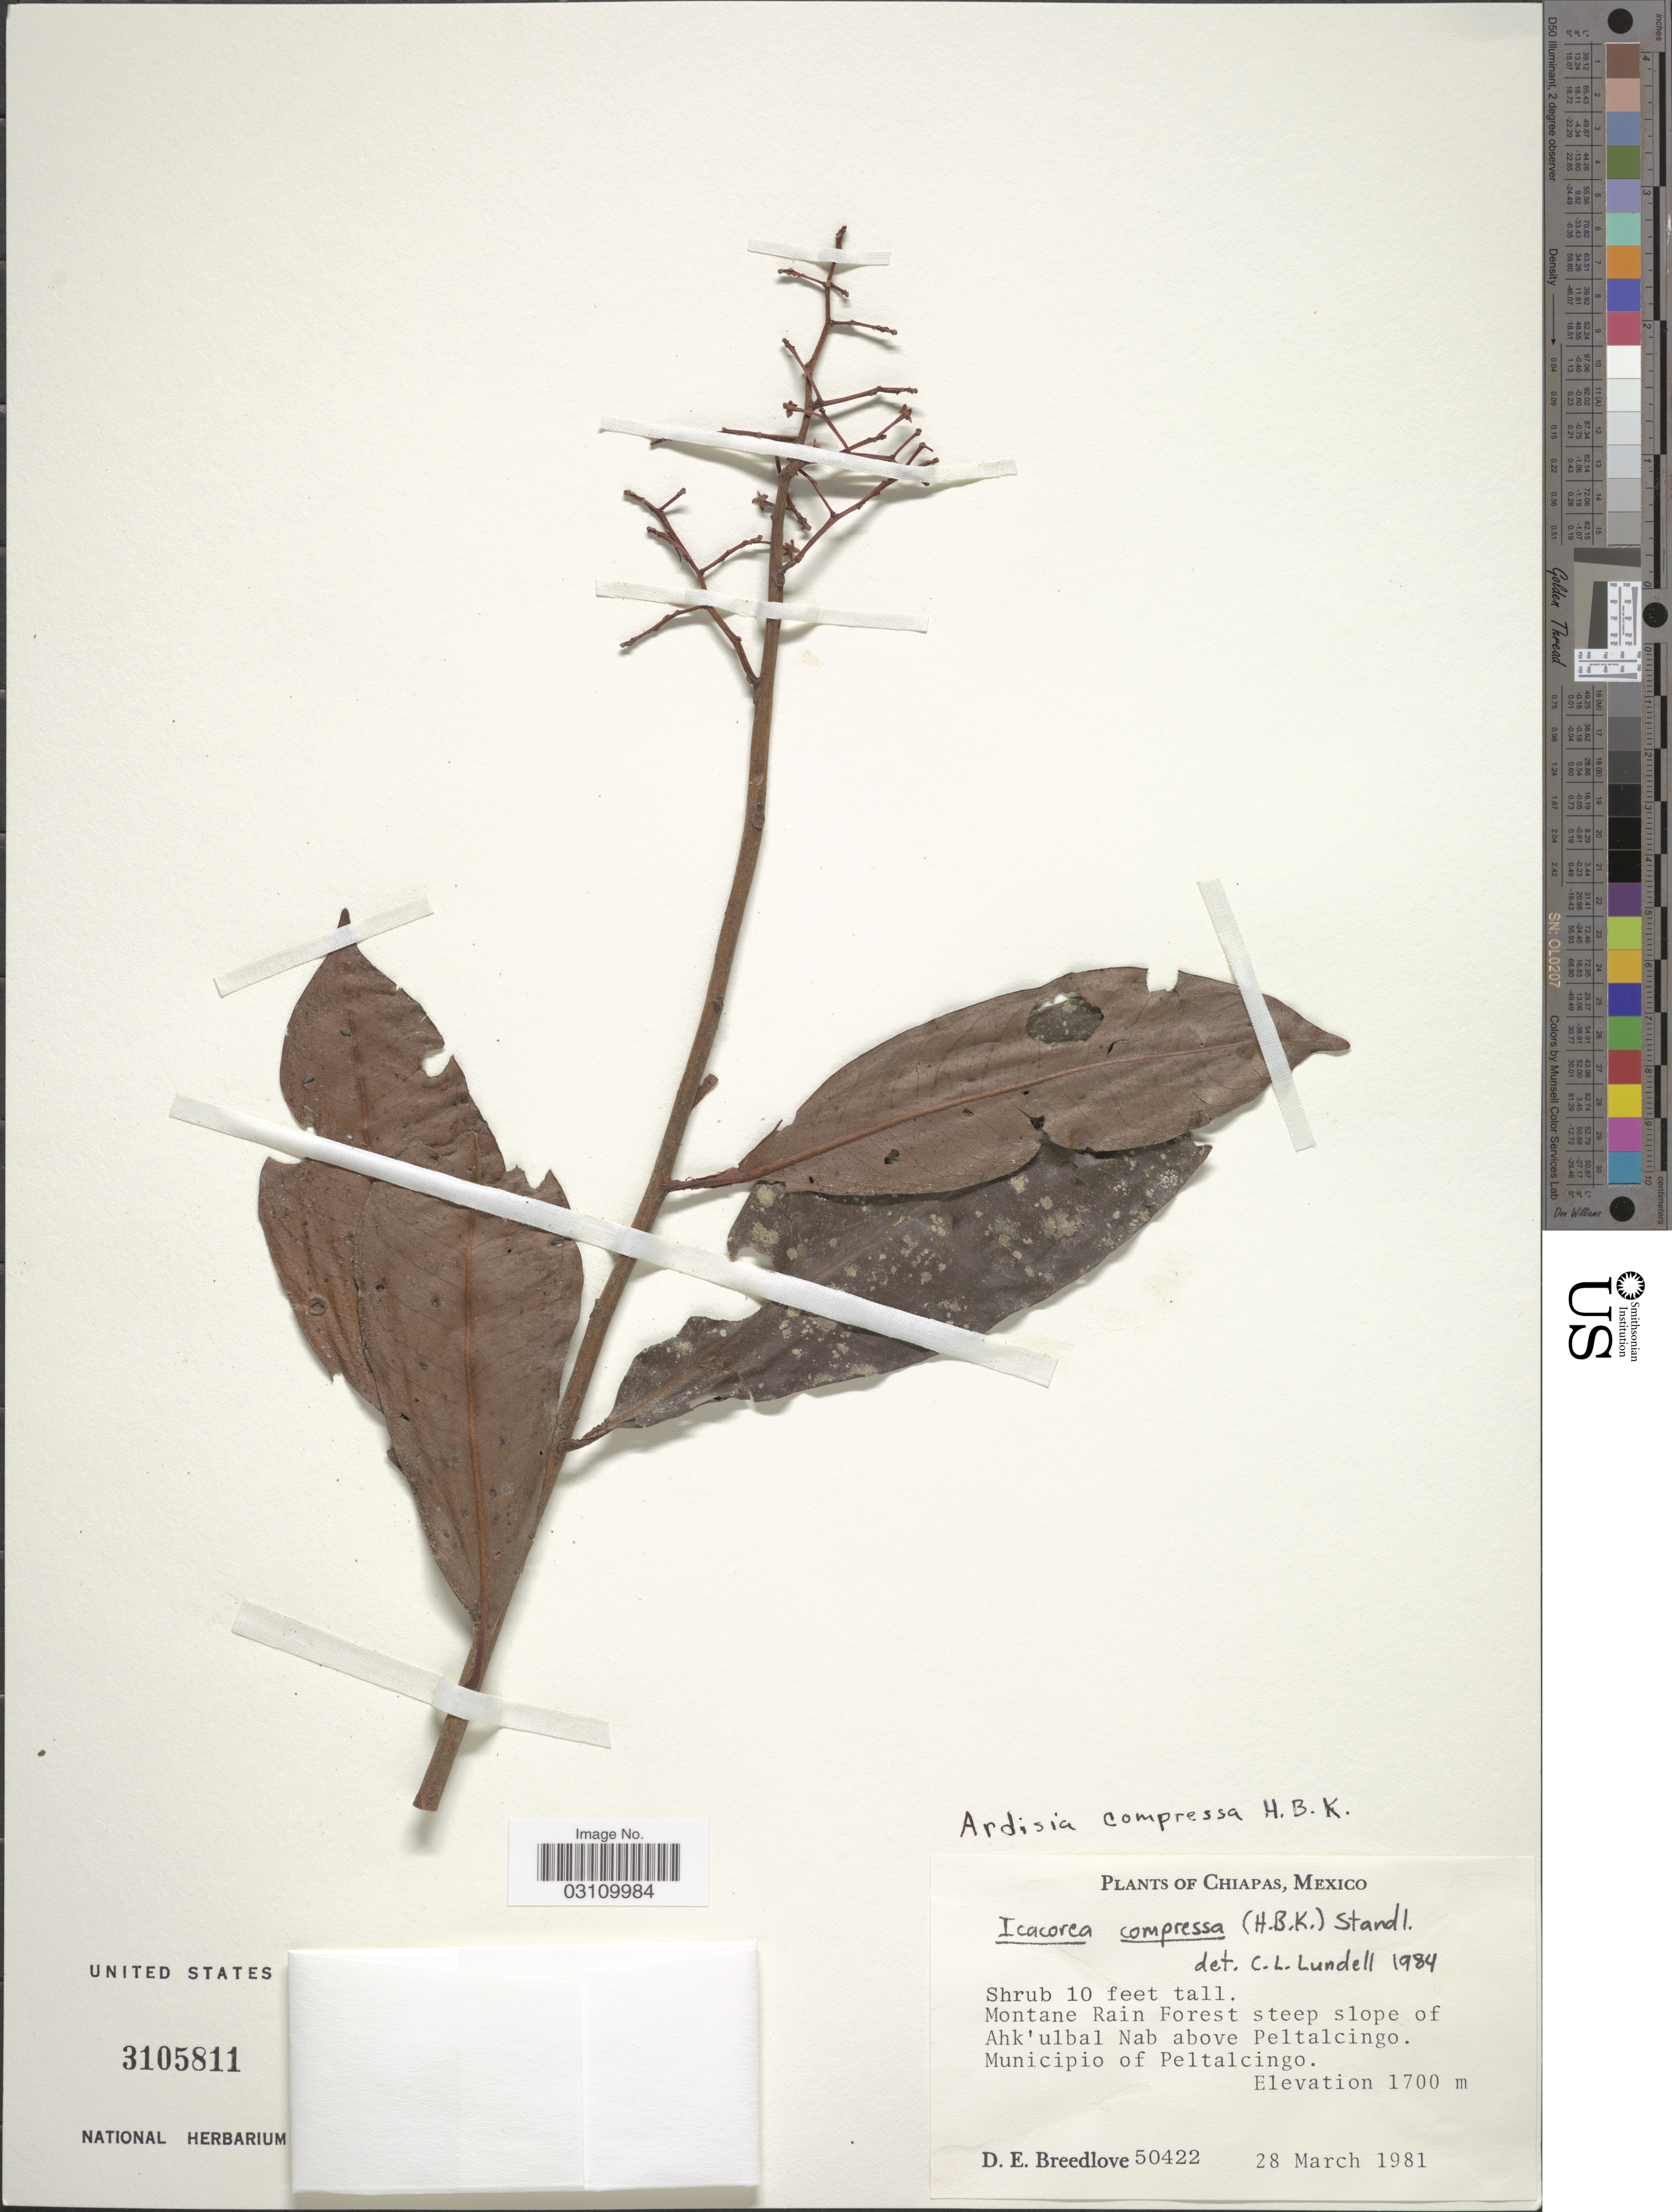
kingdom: Plantae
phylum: Tracheophyta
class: Magnoliopsida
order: Ericales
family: Primulaceae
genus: Ardisia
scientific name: Ardisia compressa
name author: Kunth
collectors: D. E. Breedlove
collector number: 50422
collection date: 1981-03-28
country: Mexico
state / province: Chiapas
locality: Montane Rain Forest steep slope of Ahk'ulbal Nab above Peltalcingo. Municipio of Peltalcingo.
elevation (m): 1700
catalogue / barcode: US 3105811